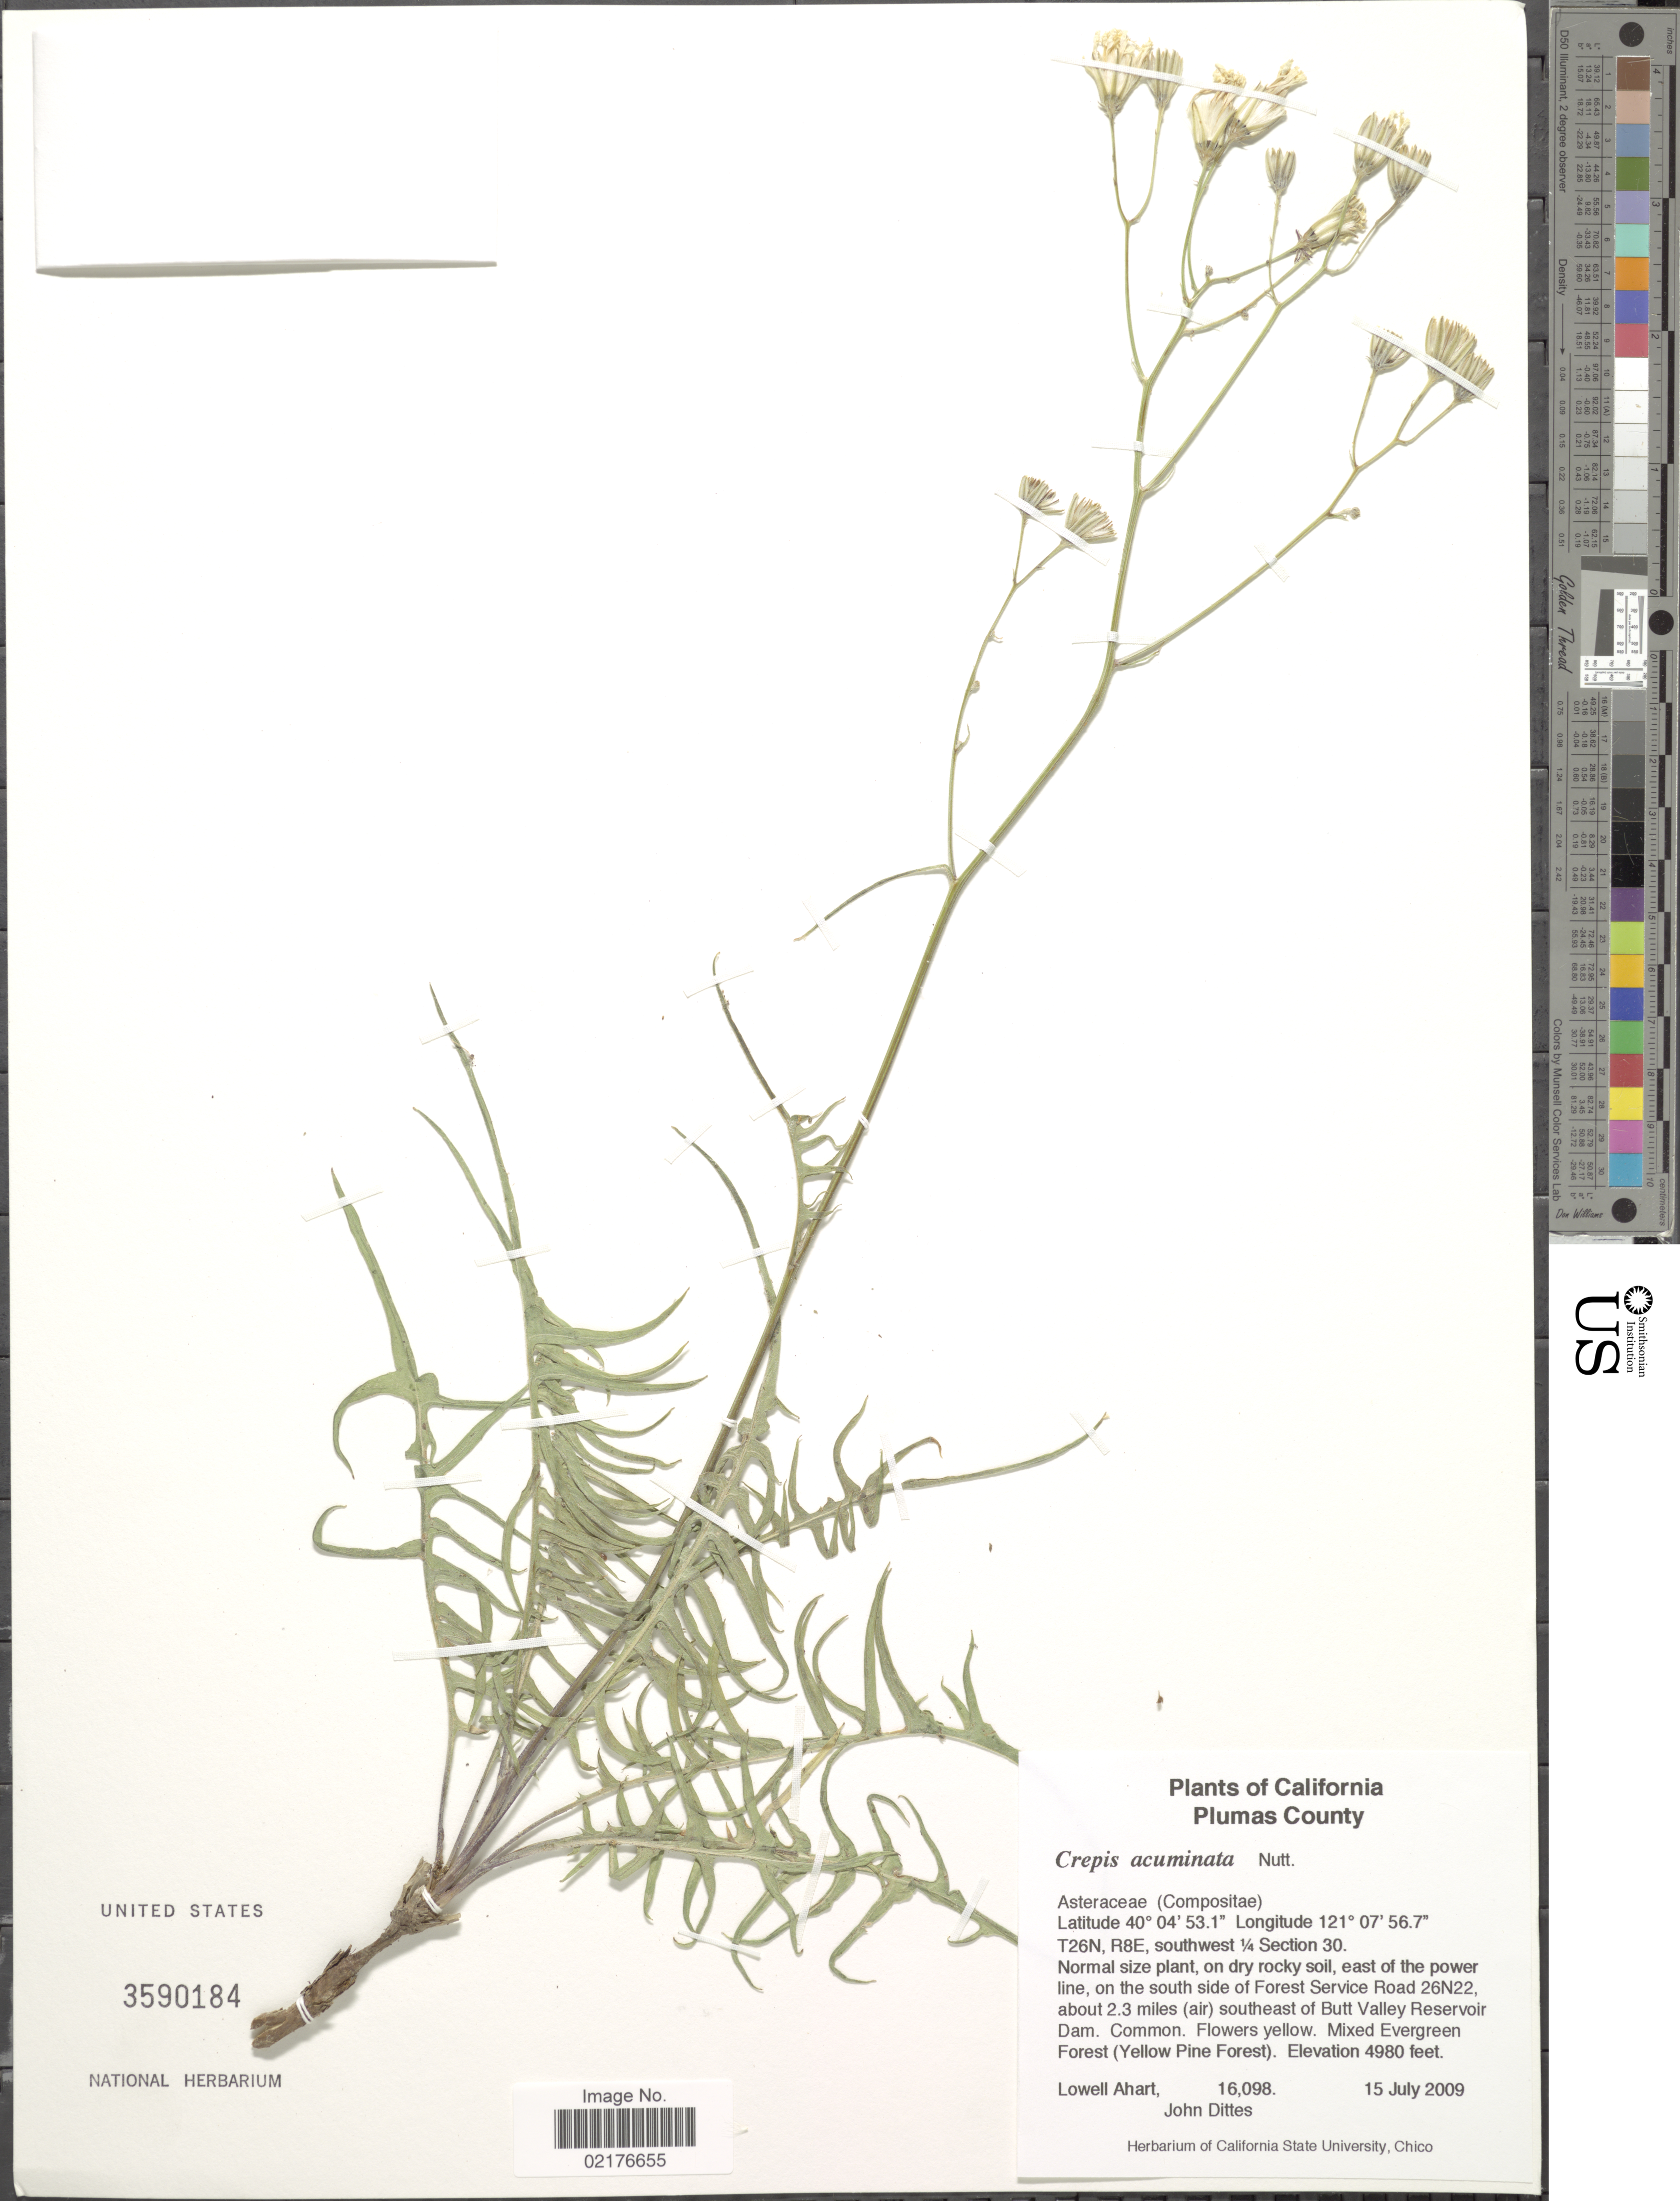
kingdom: Plantae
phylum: Tracheophyta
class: Magnoliopsida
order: Asterales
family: Asteraceae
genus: Crepis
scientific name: Crepis acuminata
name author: Nutt.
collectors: L. Ahart & J. Dittes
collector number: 16098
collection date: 2009-07-15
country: United States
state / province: California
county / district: Plumas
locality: Plumas County, T26N, R8E, southwest ¼ Section 30. east of the power line, on the south of Forest Service Road 26N22, about 2.3 miles (Air) southeast of Butt Valley Reservoir Dam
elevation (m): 1518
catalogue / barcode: US 3590184